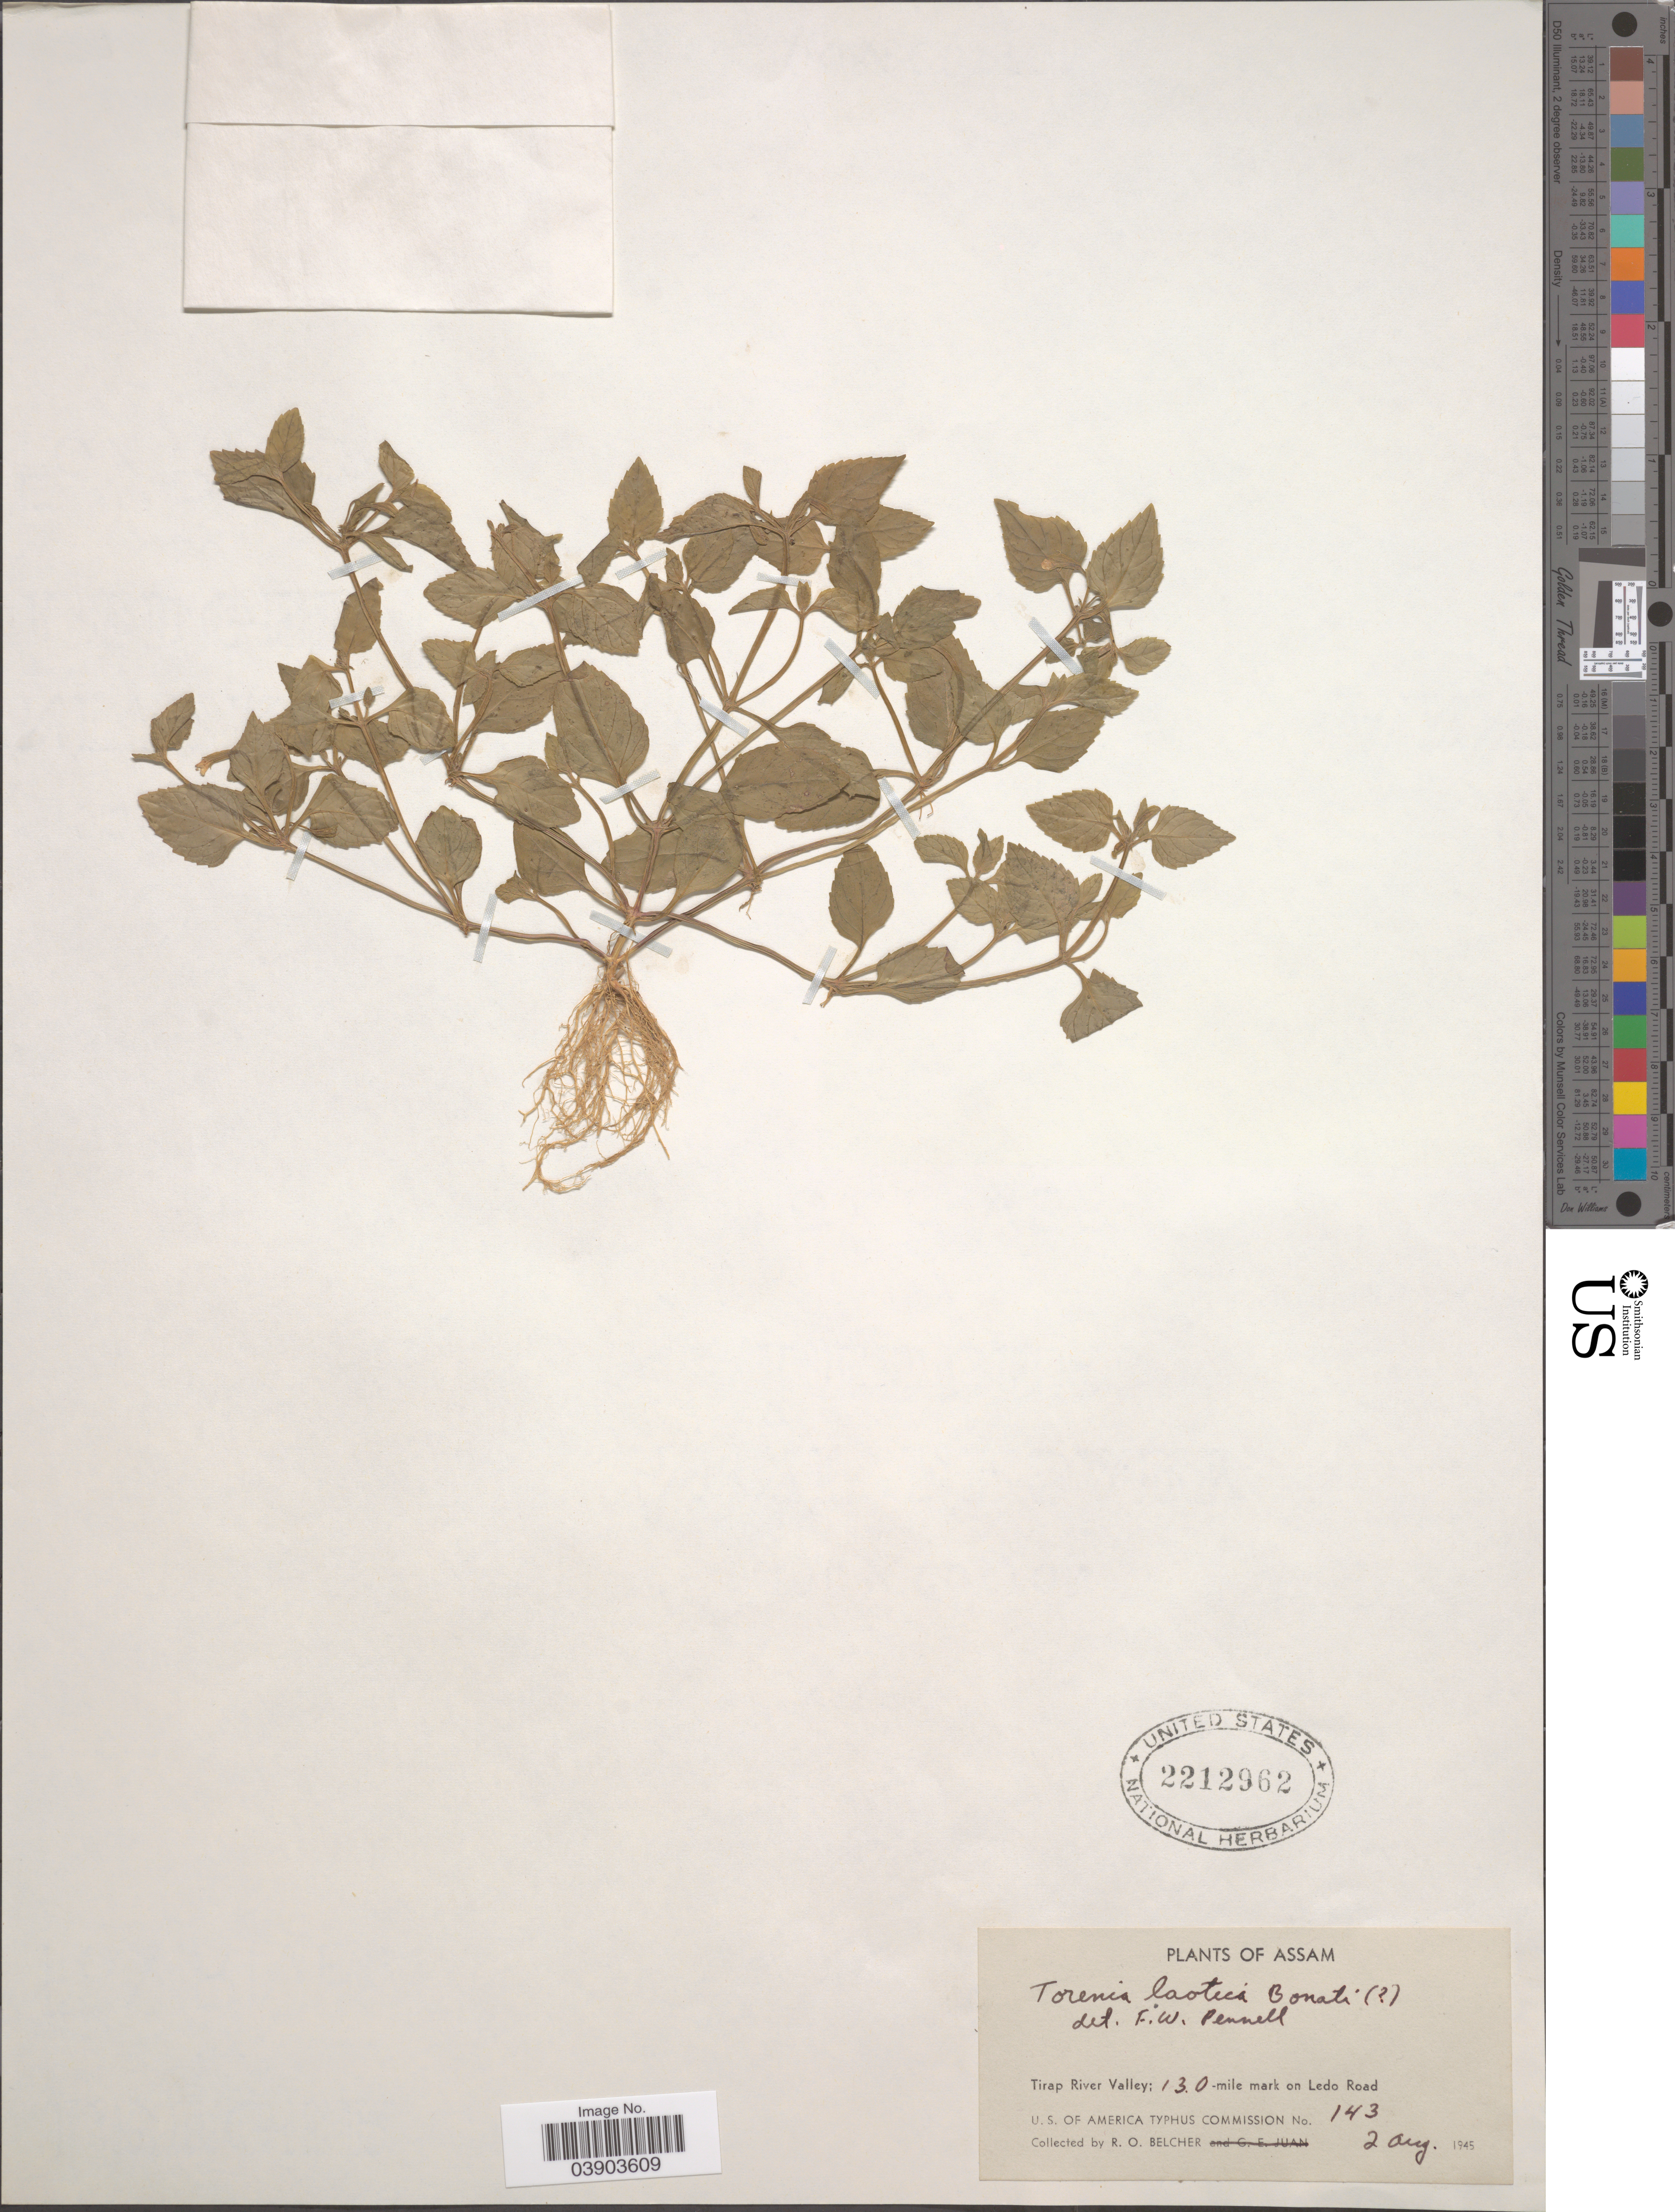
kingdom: Plantae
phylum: Tracheophyta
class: Magnoliopsida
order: Lamiales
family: Linderniaceae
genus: Torenia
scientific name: Torenia laotica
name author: Bonati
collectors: R. Belcher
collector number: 143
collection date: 1945-08-02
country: India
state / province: Assam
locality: Tirap River Valley; 13.0-mile mark on Ledo Road.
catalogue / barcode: US 2212962